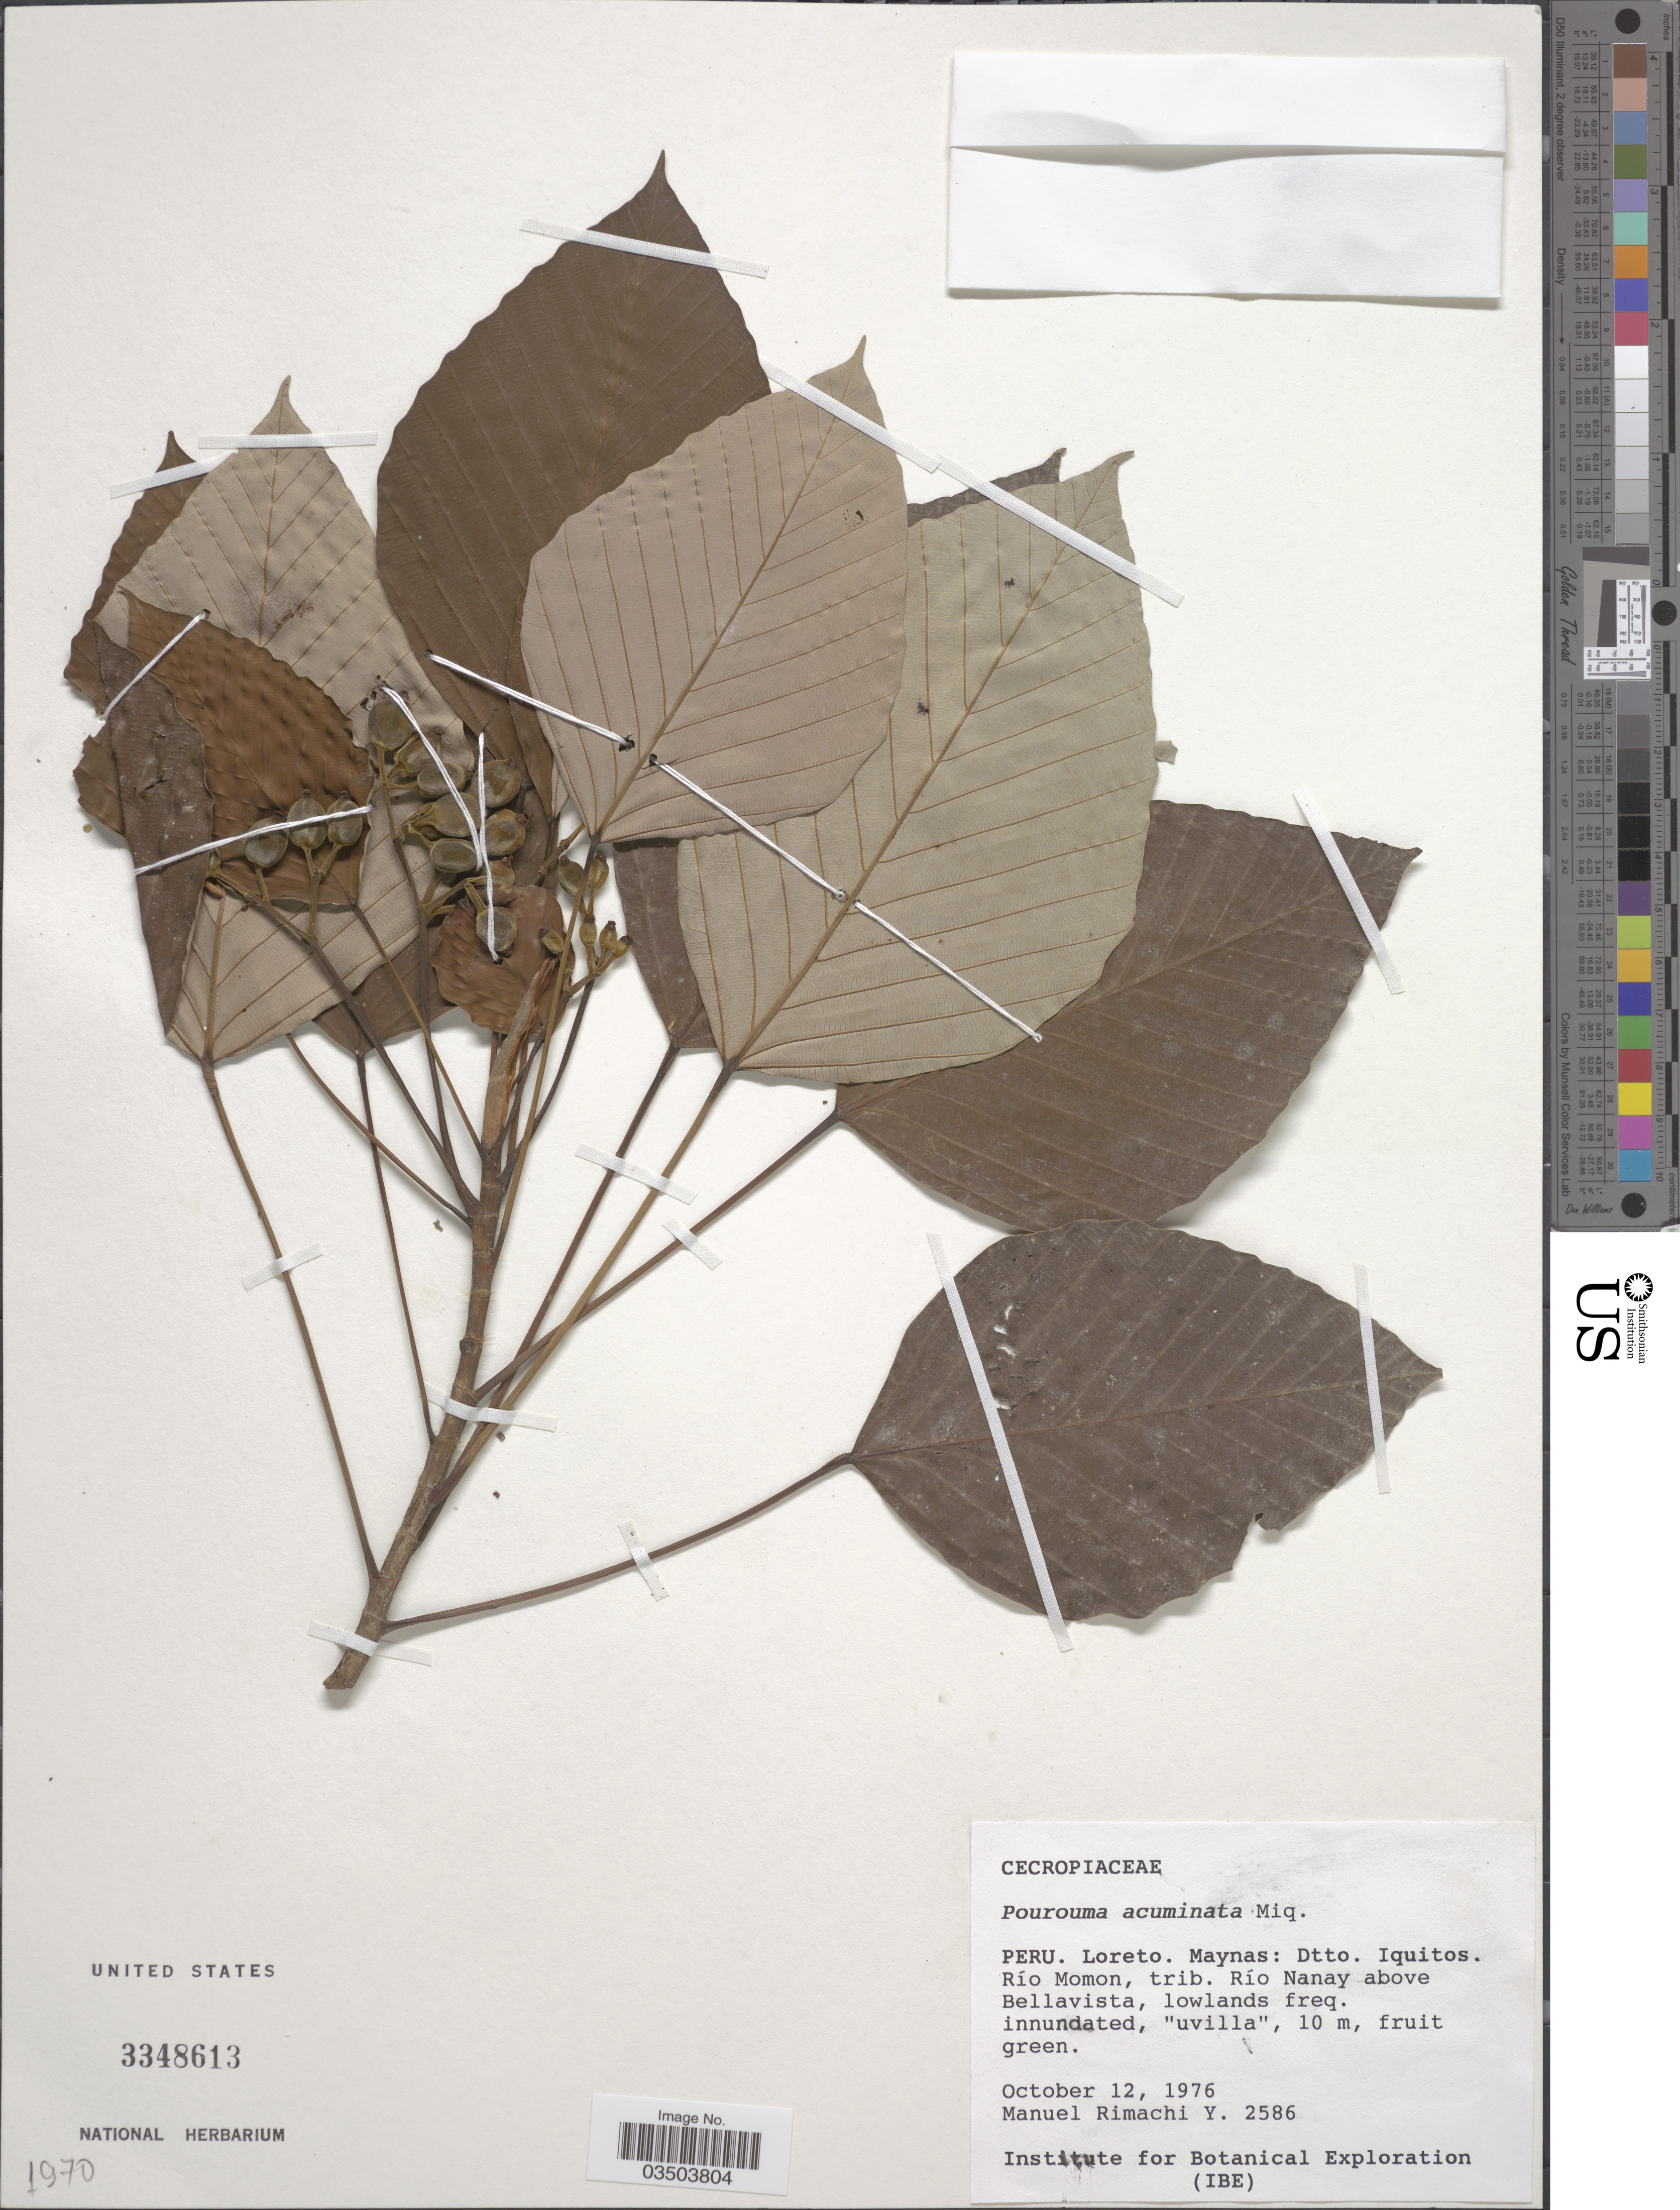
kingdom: Plantae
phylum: Tracheophyta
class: Magnoliopsida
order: Rosales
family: Urticaceae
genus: Pourouma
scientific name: Pourouma acuminata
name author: Mart. ex Miq.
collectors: M. Rimachi Y.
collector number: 2586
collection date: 1976-10-12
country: Peru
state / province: Loreto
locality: Maynas: Dtto. Iquitos. Río Momón, trib. Río Nanay above Bellavista.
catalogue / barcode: US 3348613